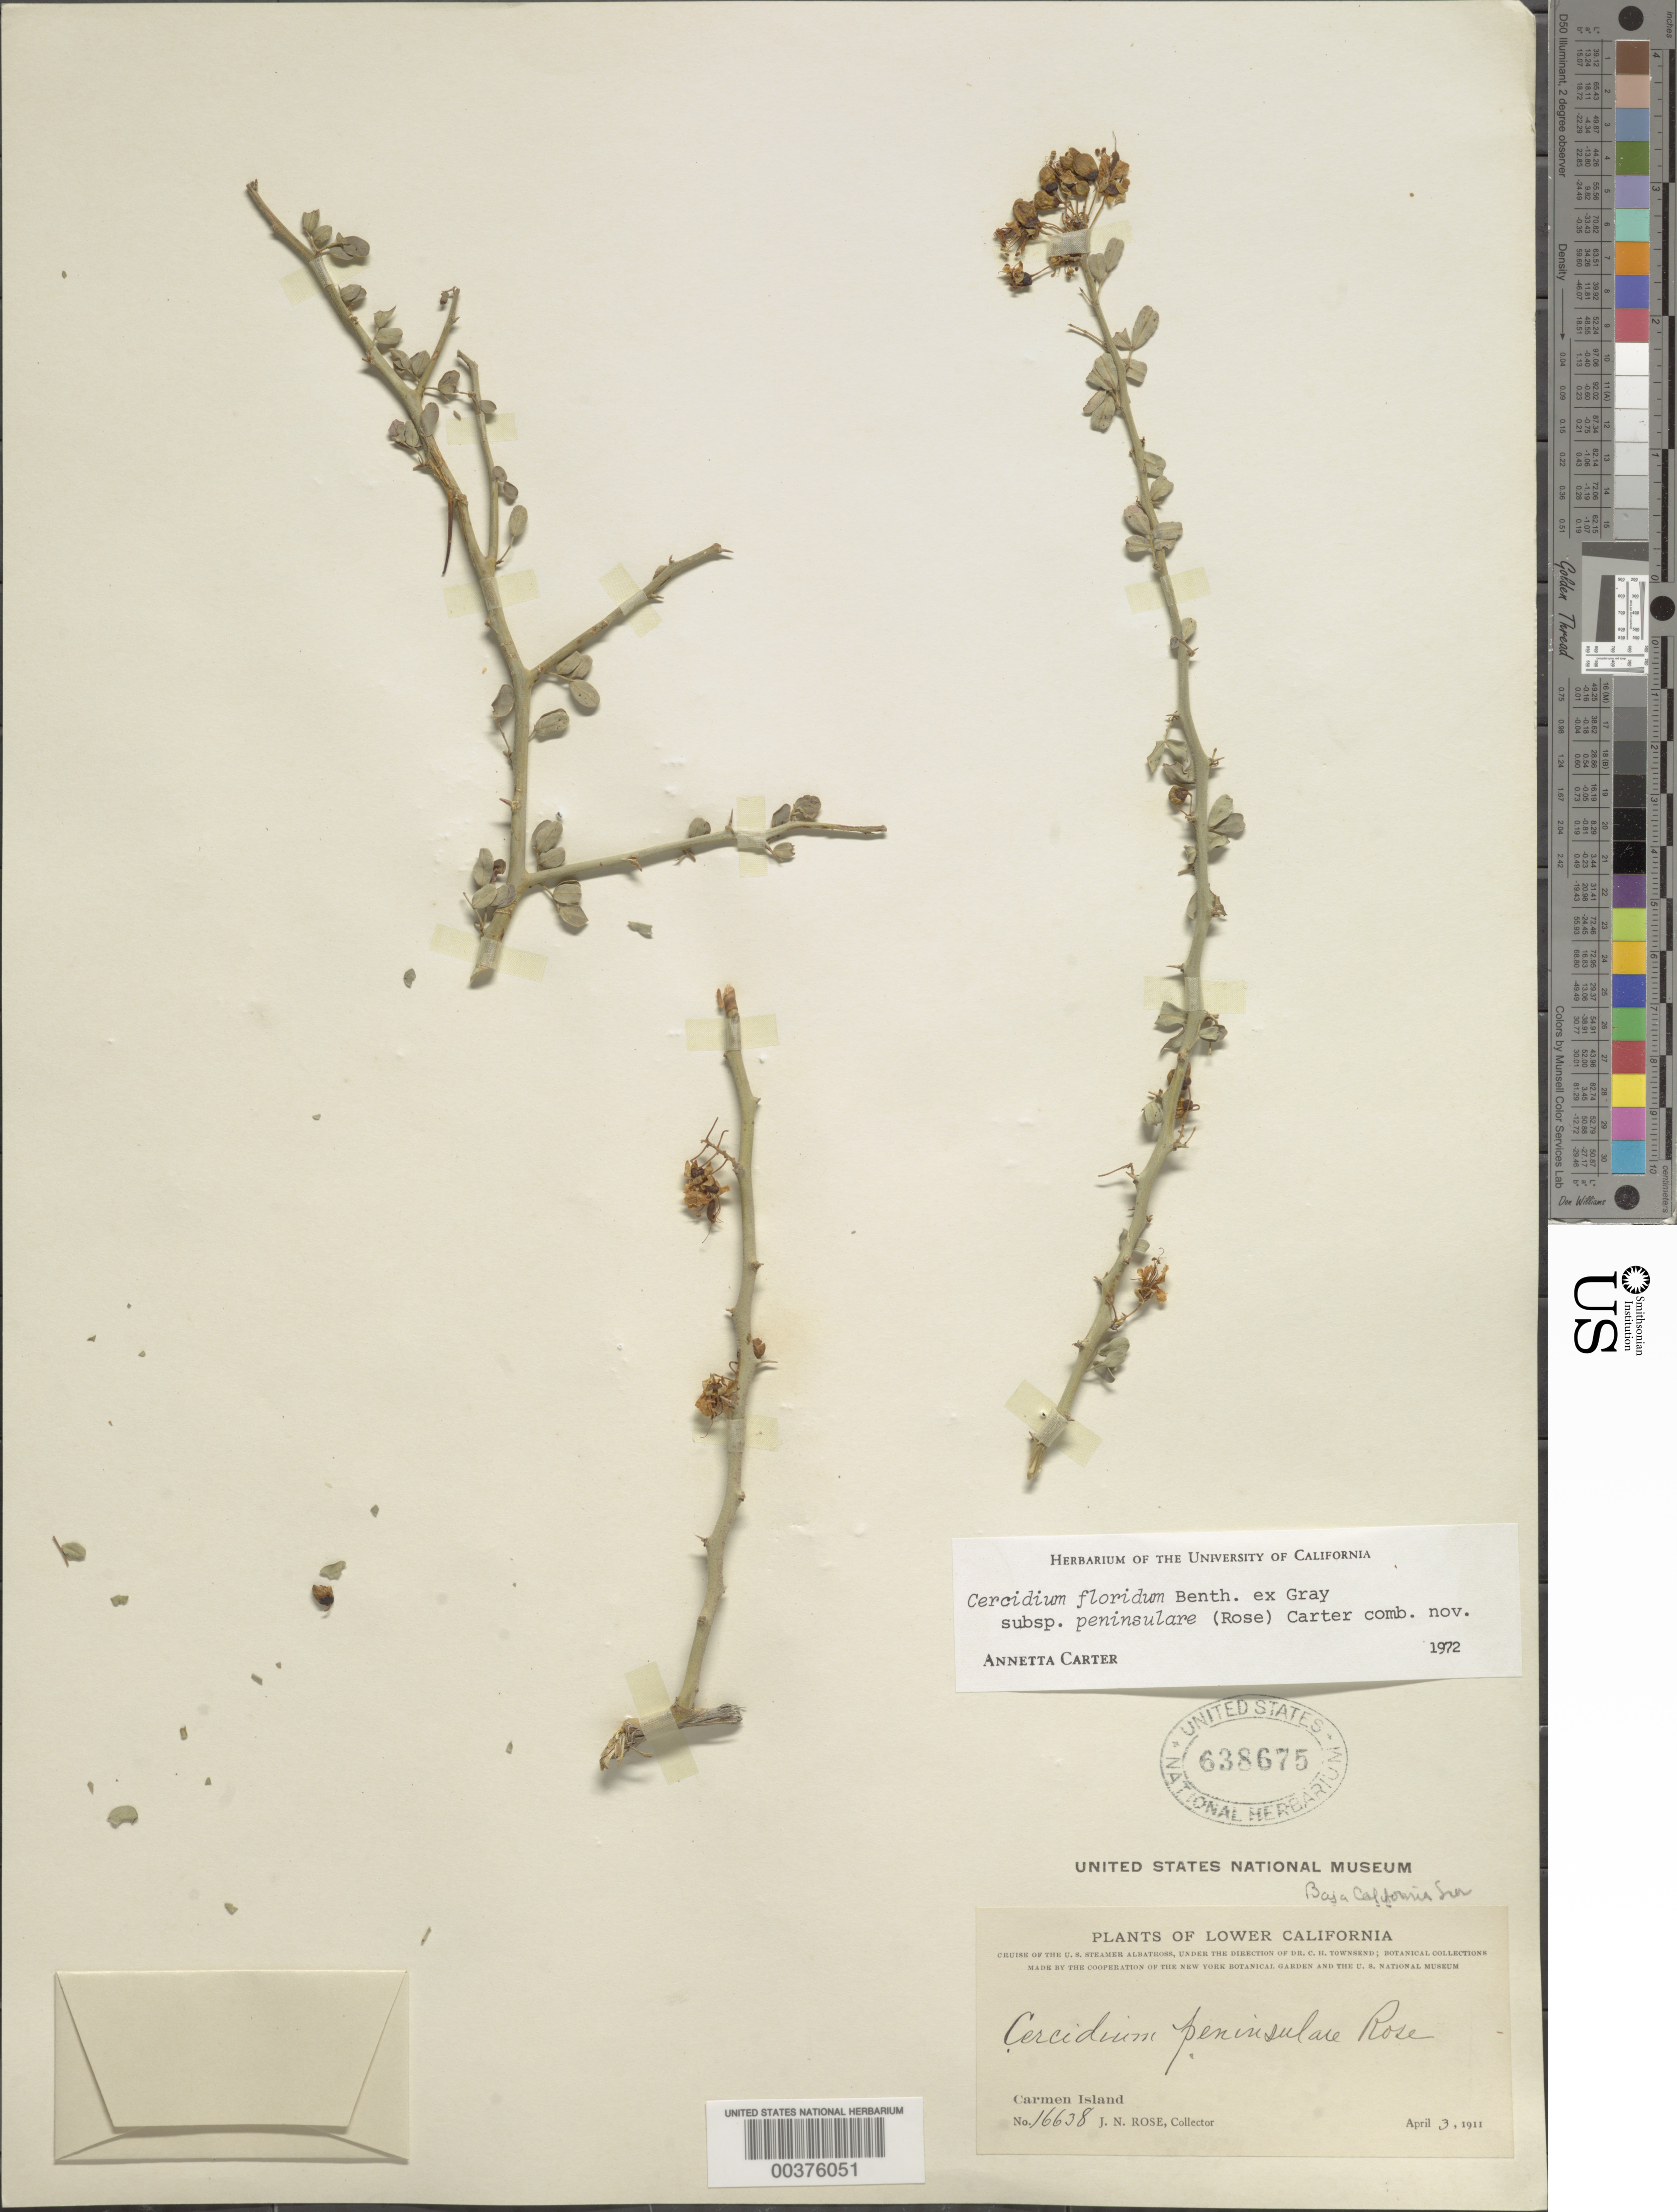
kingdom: Plantae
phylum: Tracheophyta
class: Magnoliopsida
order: Fabales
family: Fabaceae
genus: Parkinsonia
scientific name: Parkinsonia florida subsp. peninsulare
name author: (Rose) J.E. Hawkins & Felger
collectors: J. N. Rose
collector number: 16638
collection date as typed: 03 Apr 1911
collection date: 1911-04-03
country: Mexico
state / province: Baja California Sur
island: Carmen Island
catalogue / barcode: US 638675